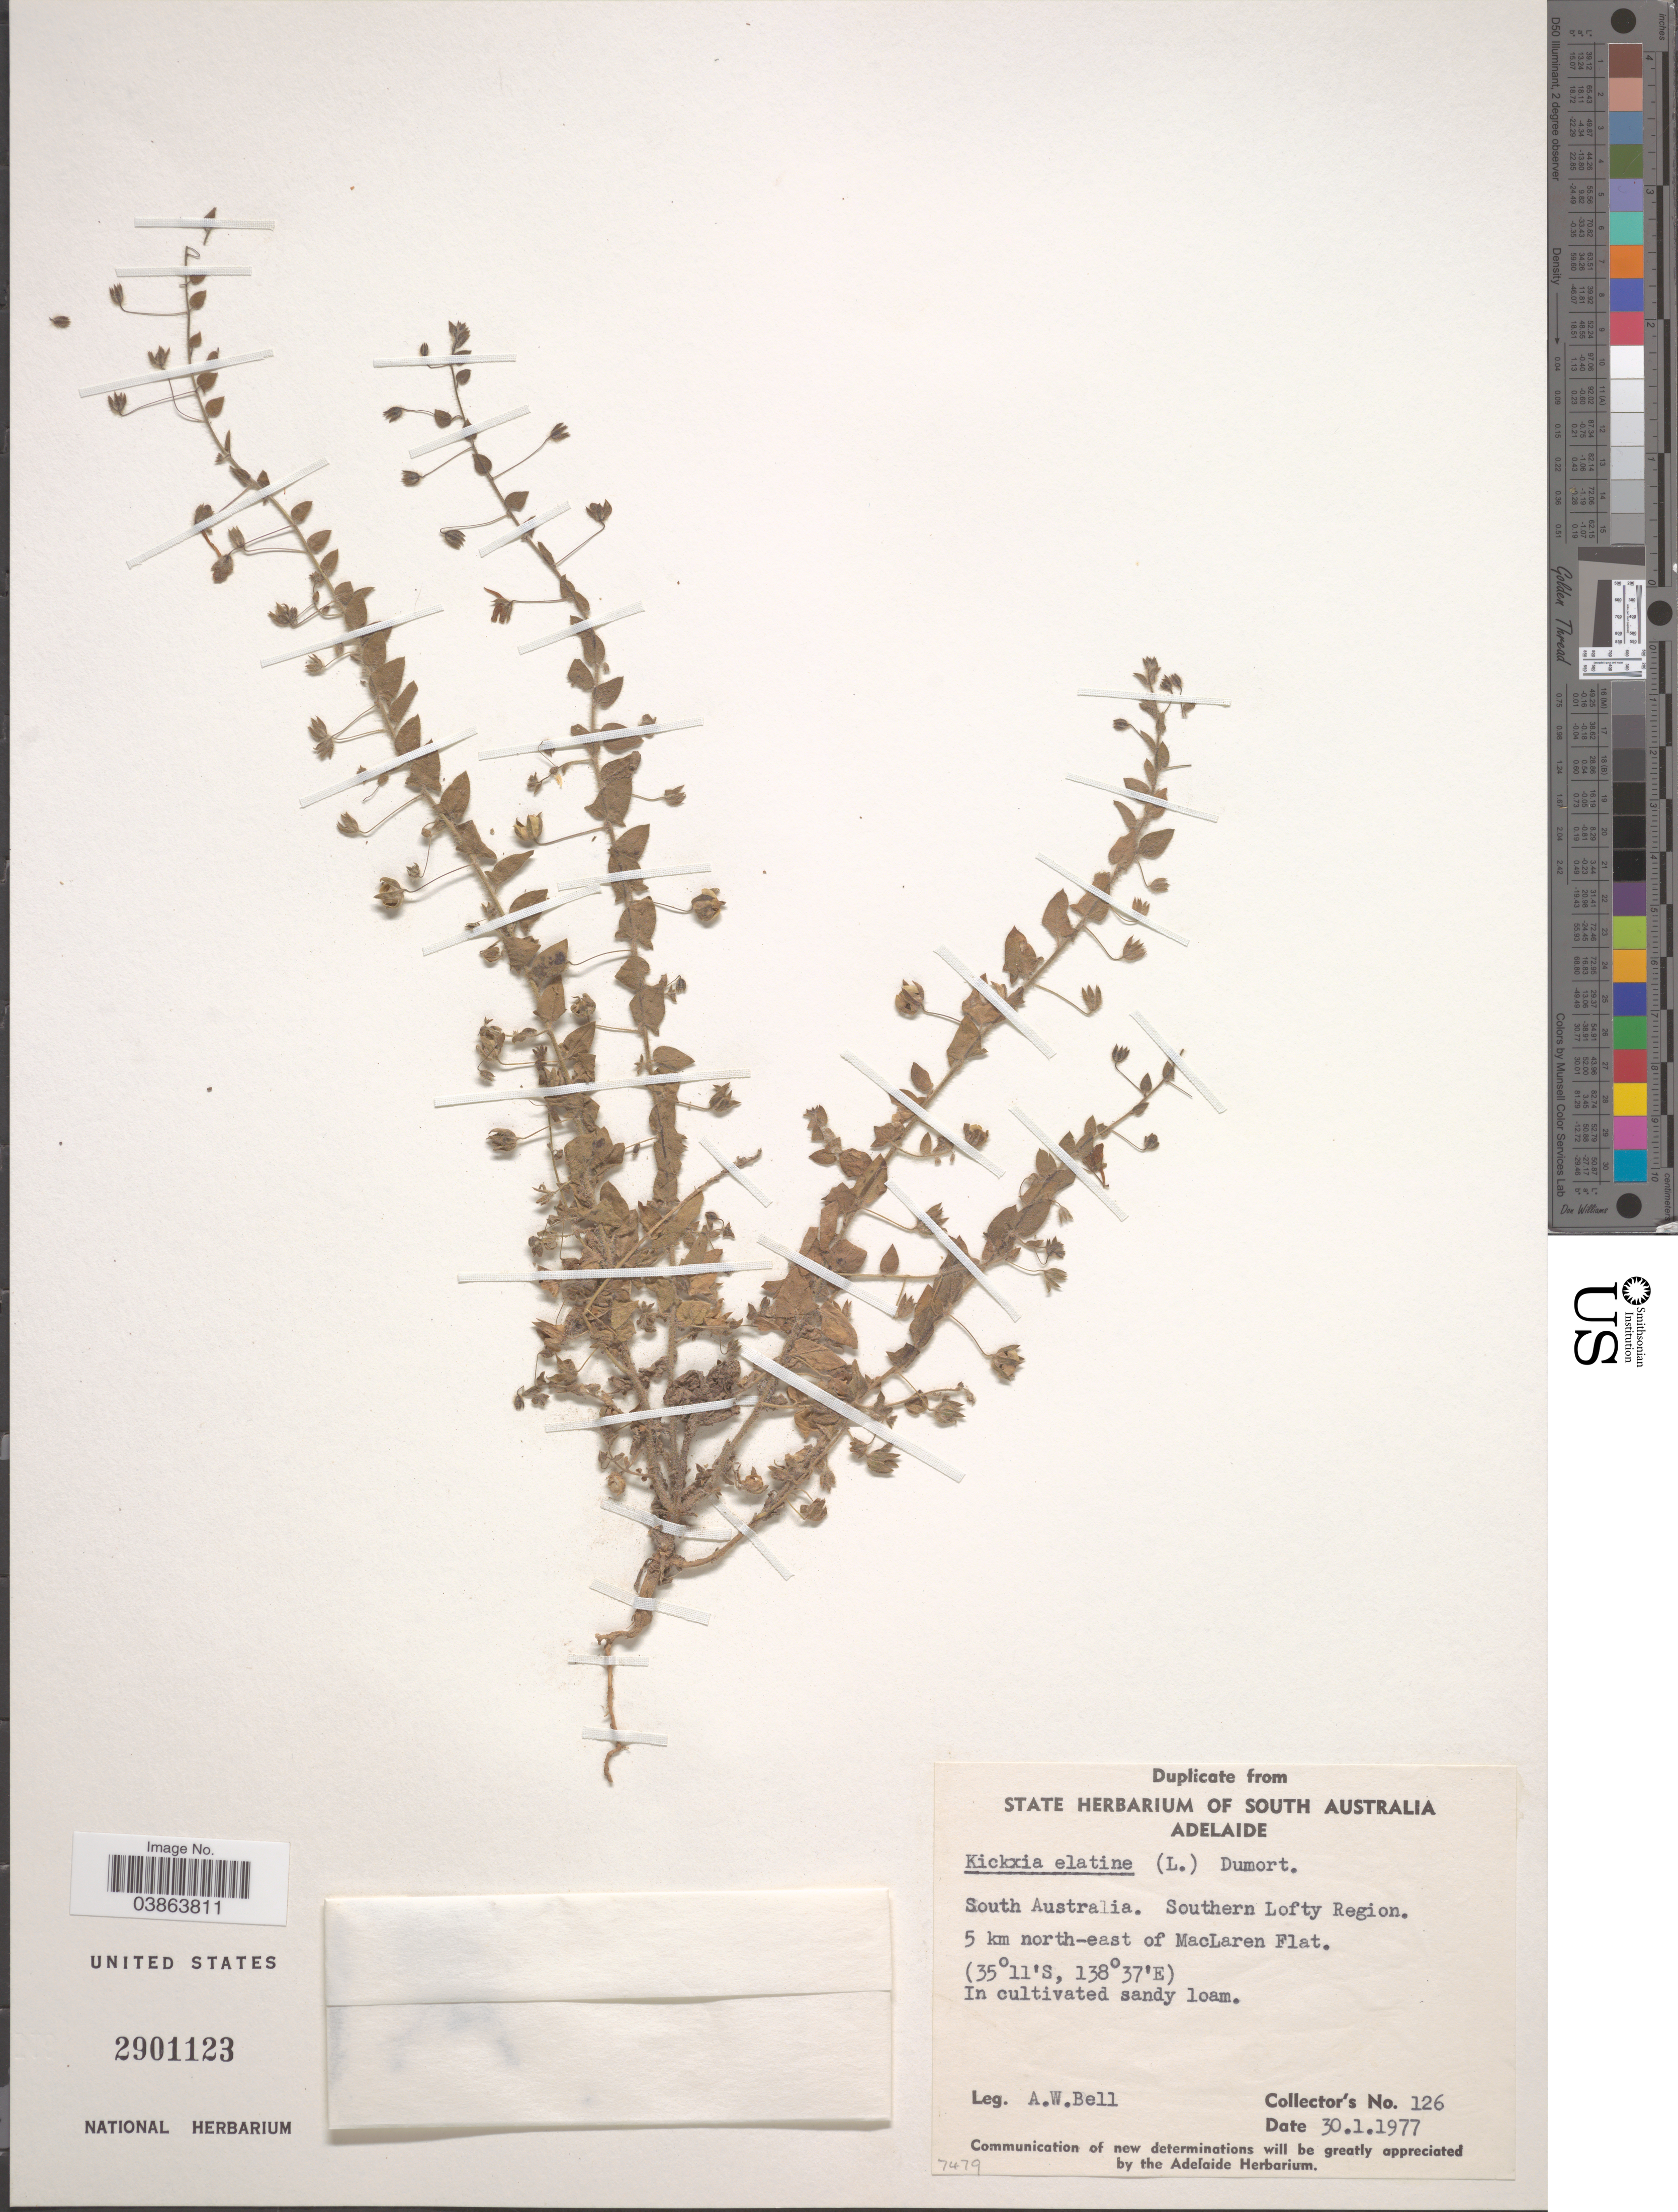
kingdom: Plantae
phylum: Tracheophyta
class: Magnoliopsida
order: Lamiales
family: Plantaginaceae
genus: Linaria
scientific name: Linaria elatine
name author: (L.) Mill.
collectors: A. Bell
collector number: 126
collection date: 1977-01-30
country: Australia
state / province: South Australia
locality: Southern Lofty Region. 5 km north-east of MacLaren Flat.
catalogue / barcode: US 2901123